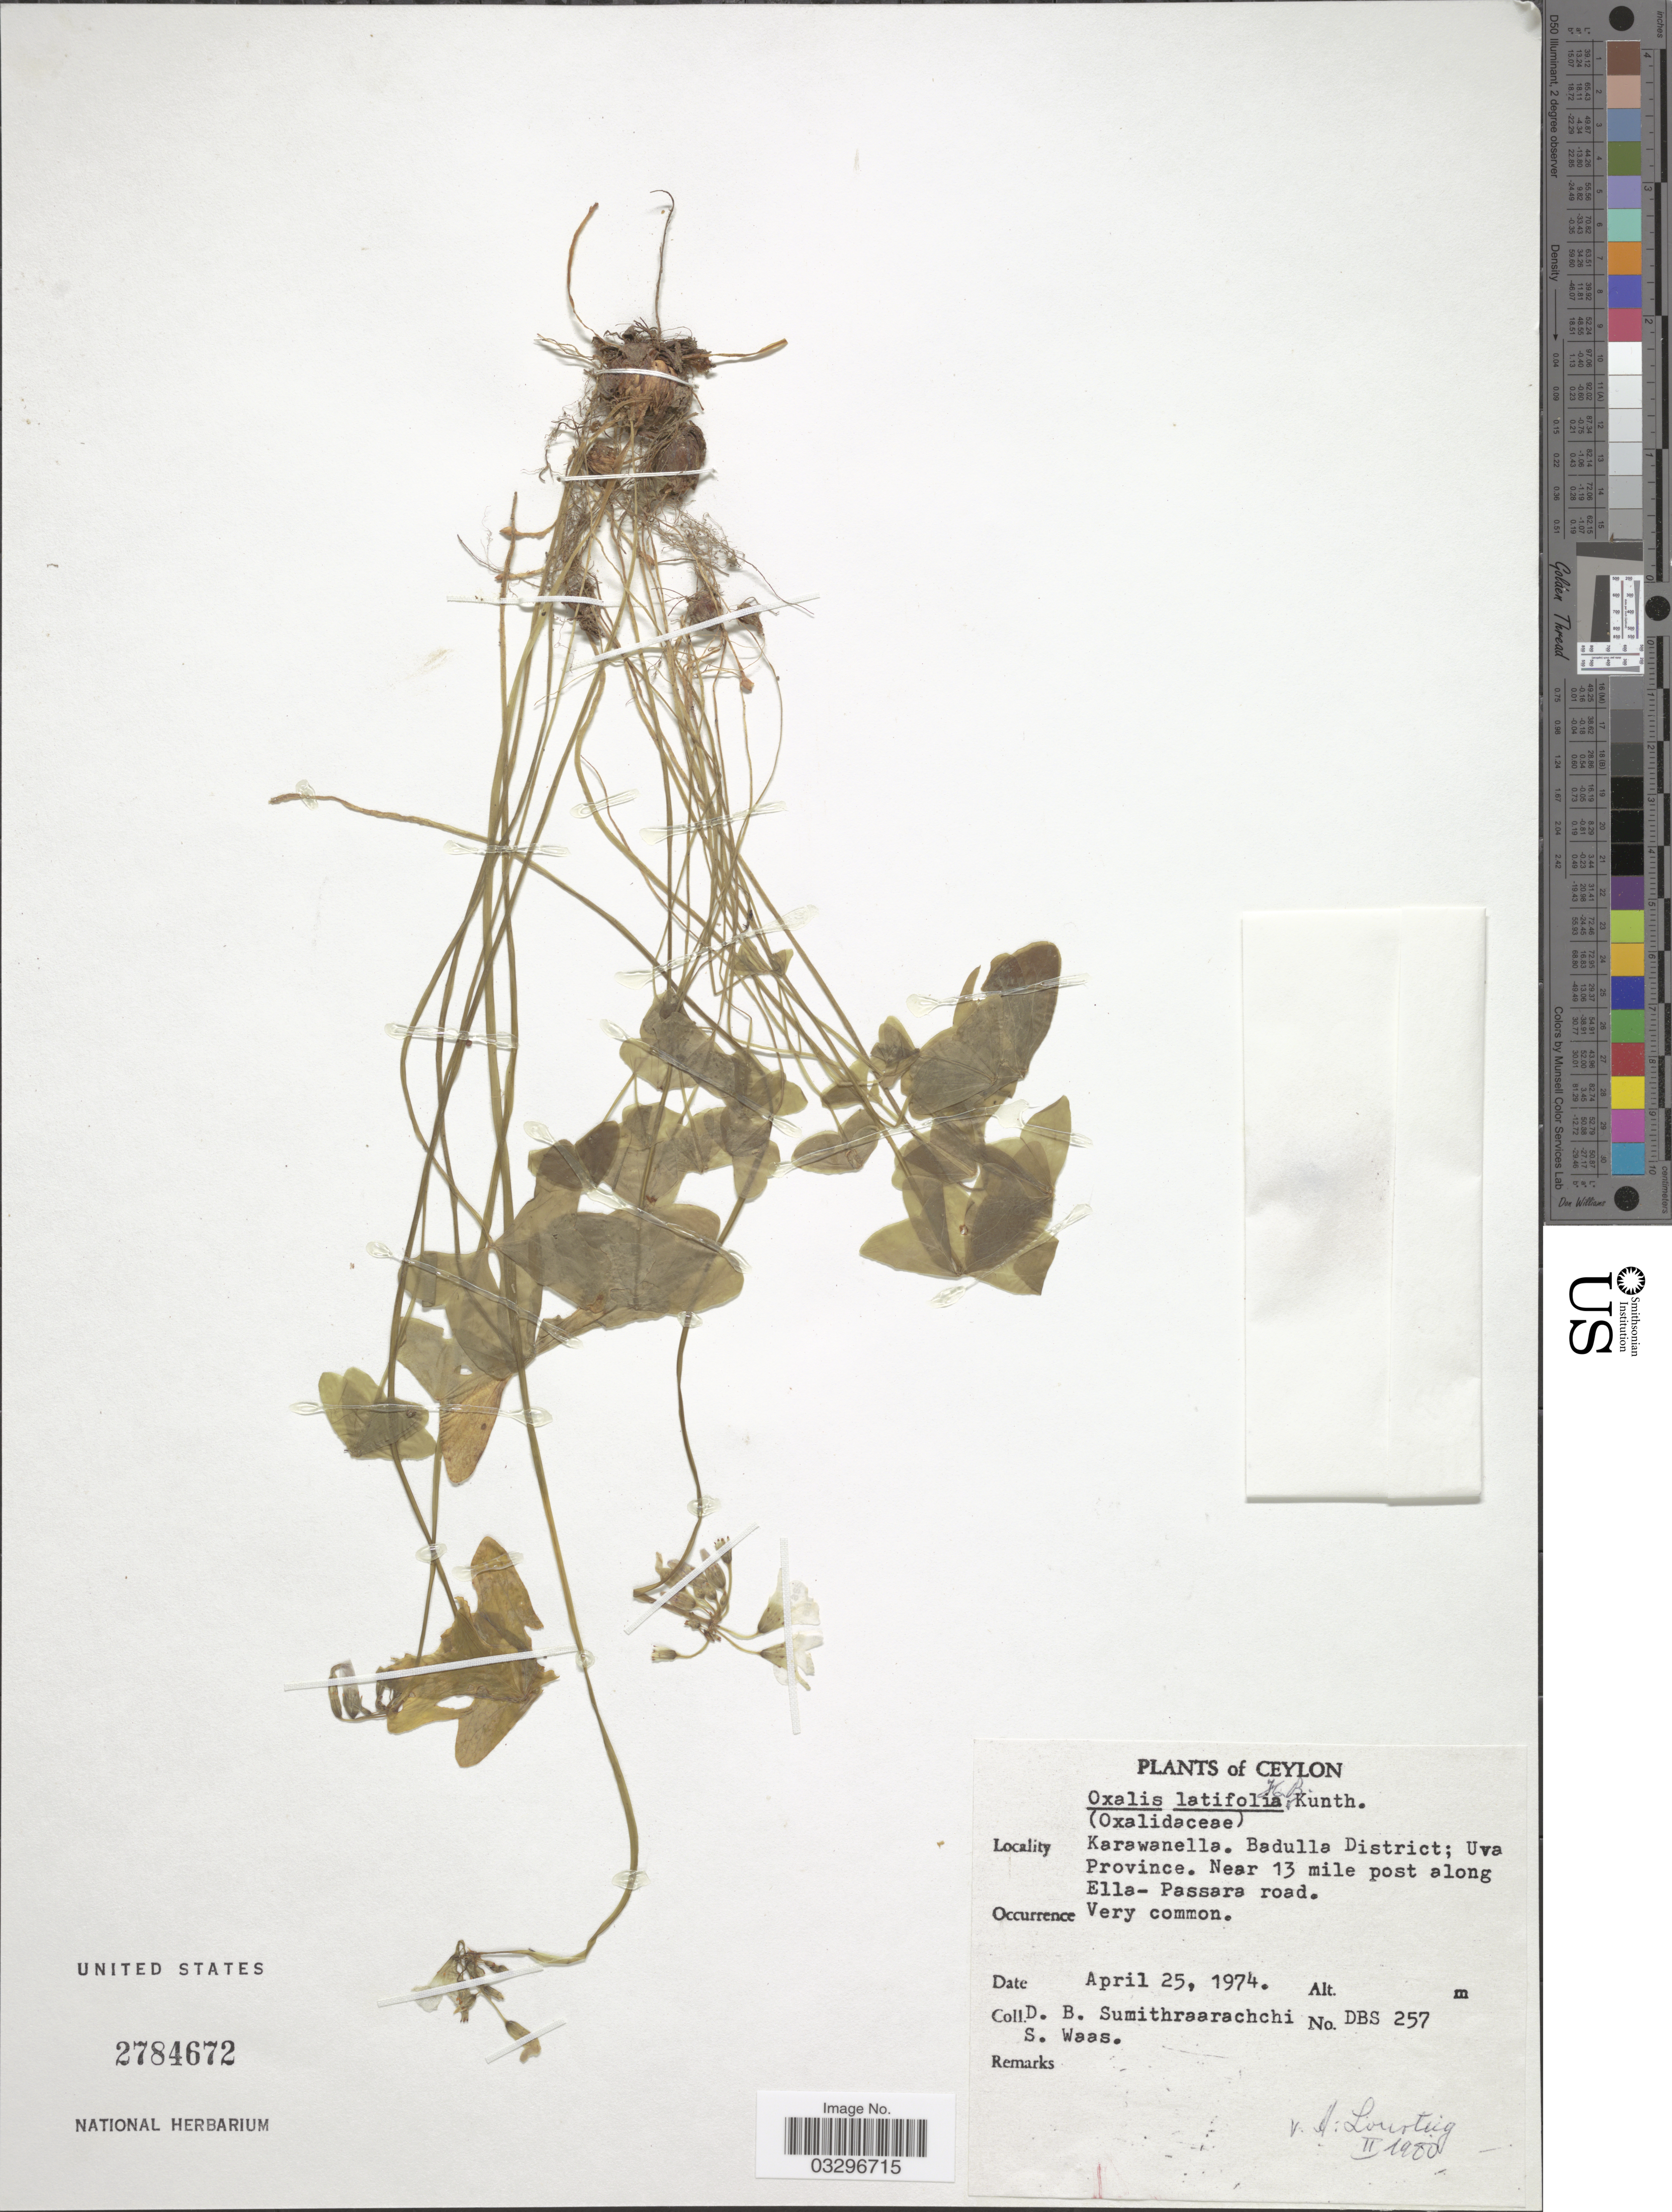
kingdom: Plantae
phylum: Tracheophyta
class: Magnoliopsida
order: Oxalidales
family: Oxalidaceae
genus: Oxalis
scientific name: Oxalis latifolia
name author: Kunth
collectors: D. B. Sumithraarachchi & S. Waas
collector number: DBS257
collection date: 1974-04-25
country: Sri Lanka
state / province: Uva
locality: Ceylon, Karawanella. Badulla District; Uva Province. Near 13 mile post along Ella-Pssara road.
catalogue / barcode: US 2784672